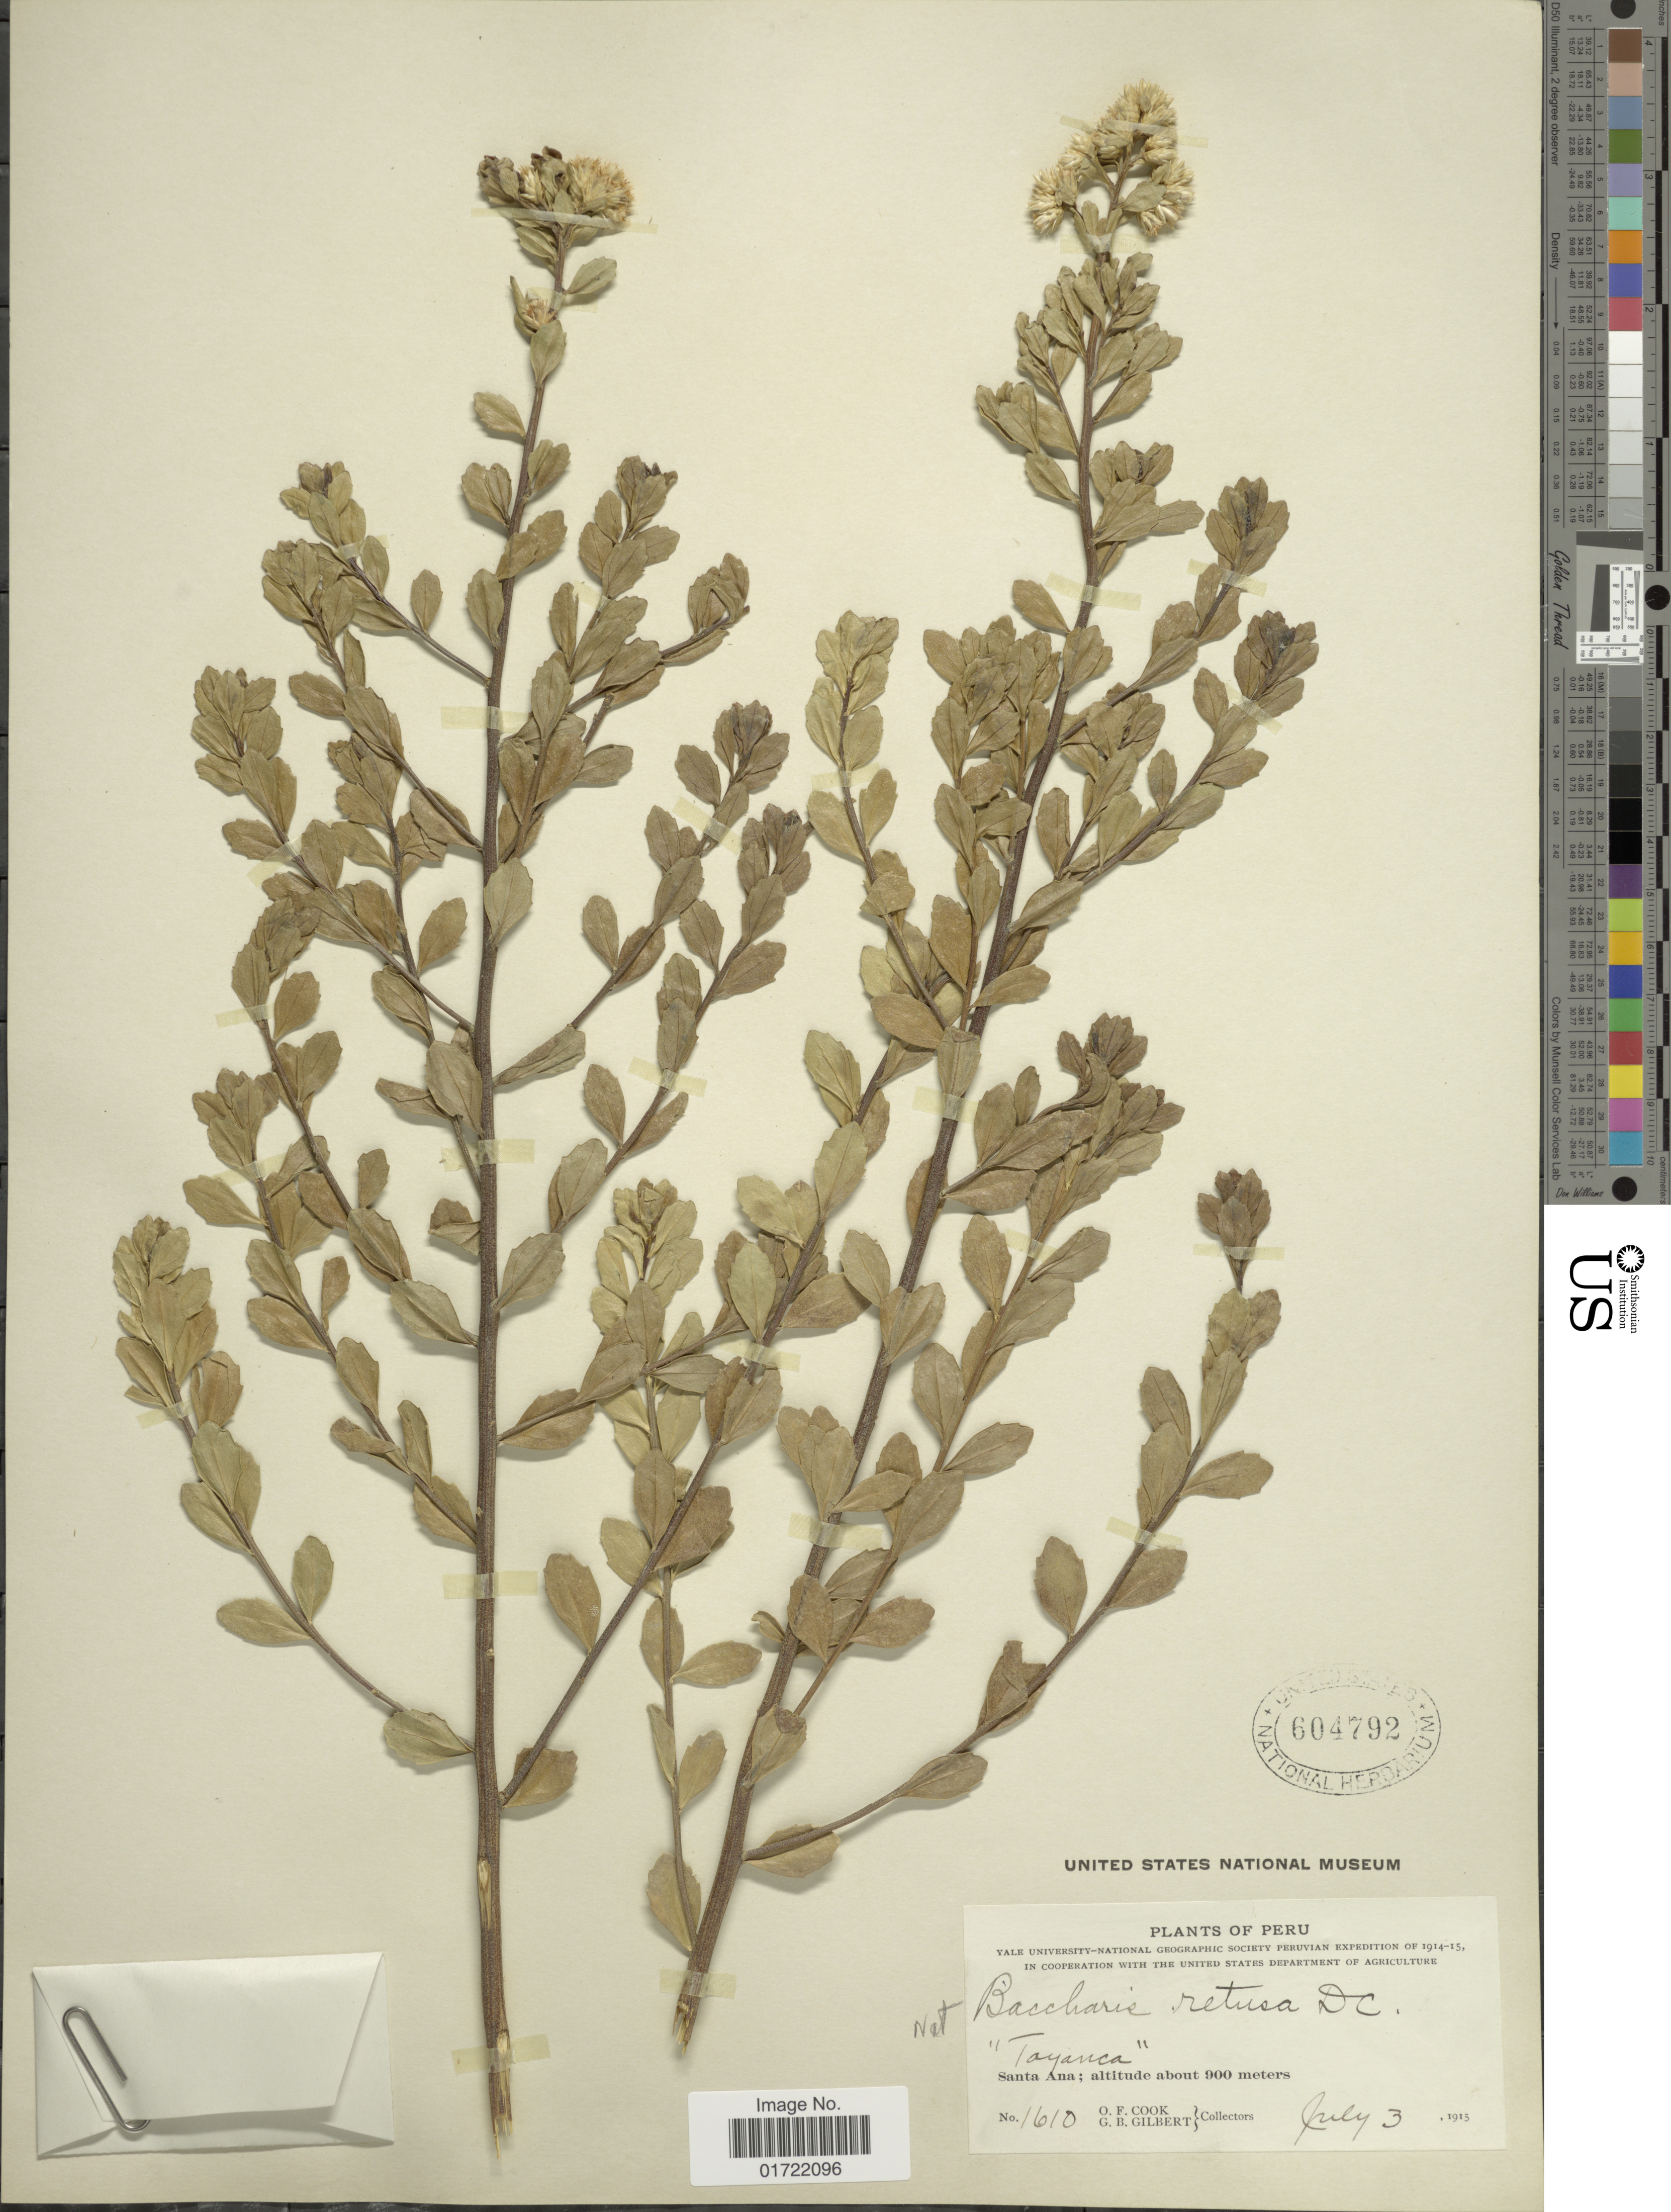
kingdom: Plantae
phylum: Tracheophyta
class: Magnoliopsida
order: Asterales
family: Asteraceae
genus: Baccharis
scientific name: Baccharis chilco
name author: Kunth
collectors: O. F. Cook & G. B. Gilbert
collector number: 1610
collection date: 1915-07-03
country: Peru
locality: Tayanca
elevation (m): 900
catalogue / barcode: US 604792